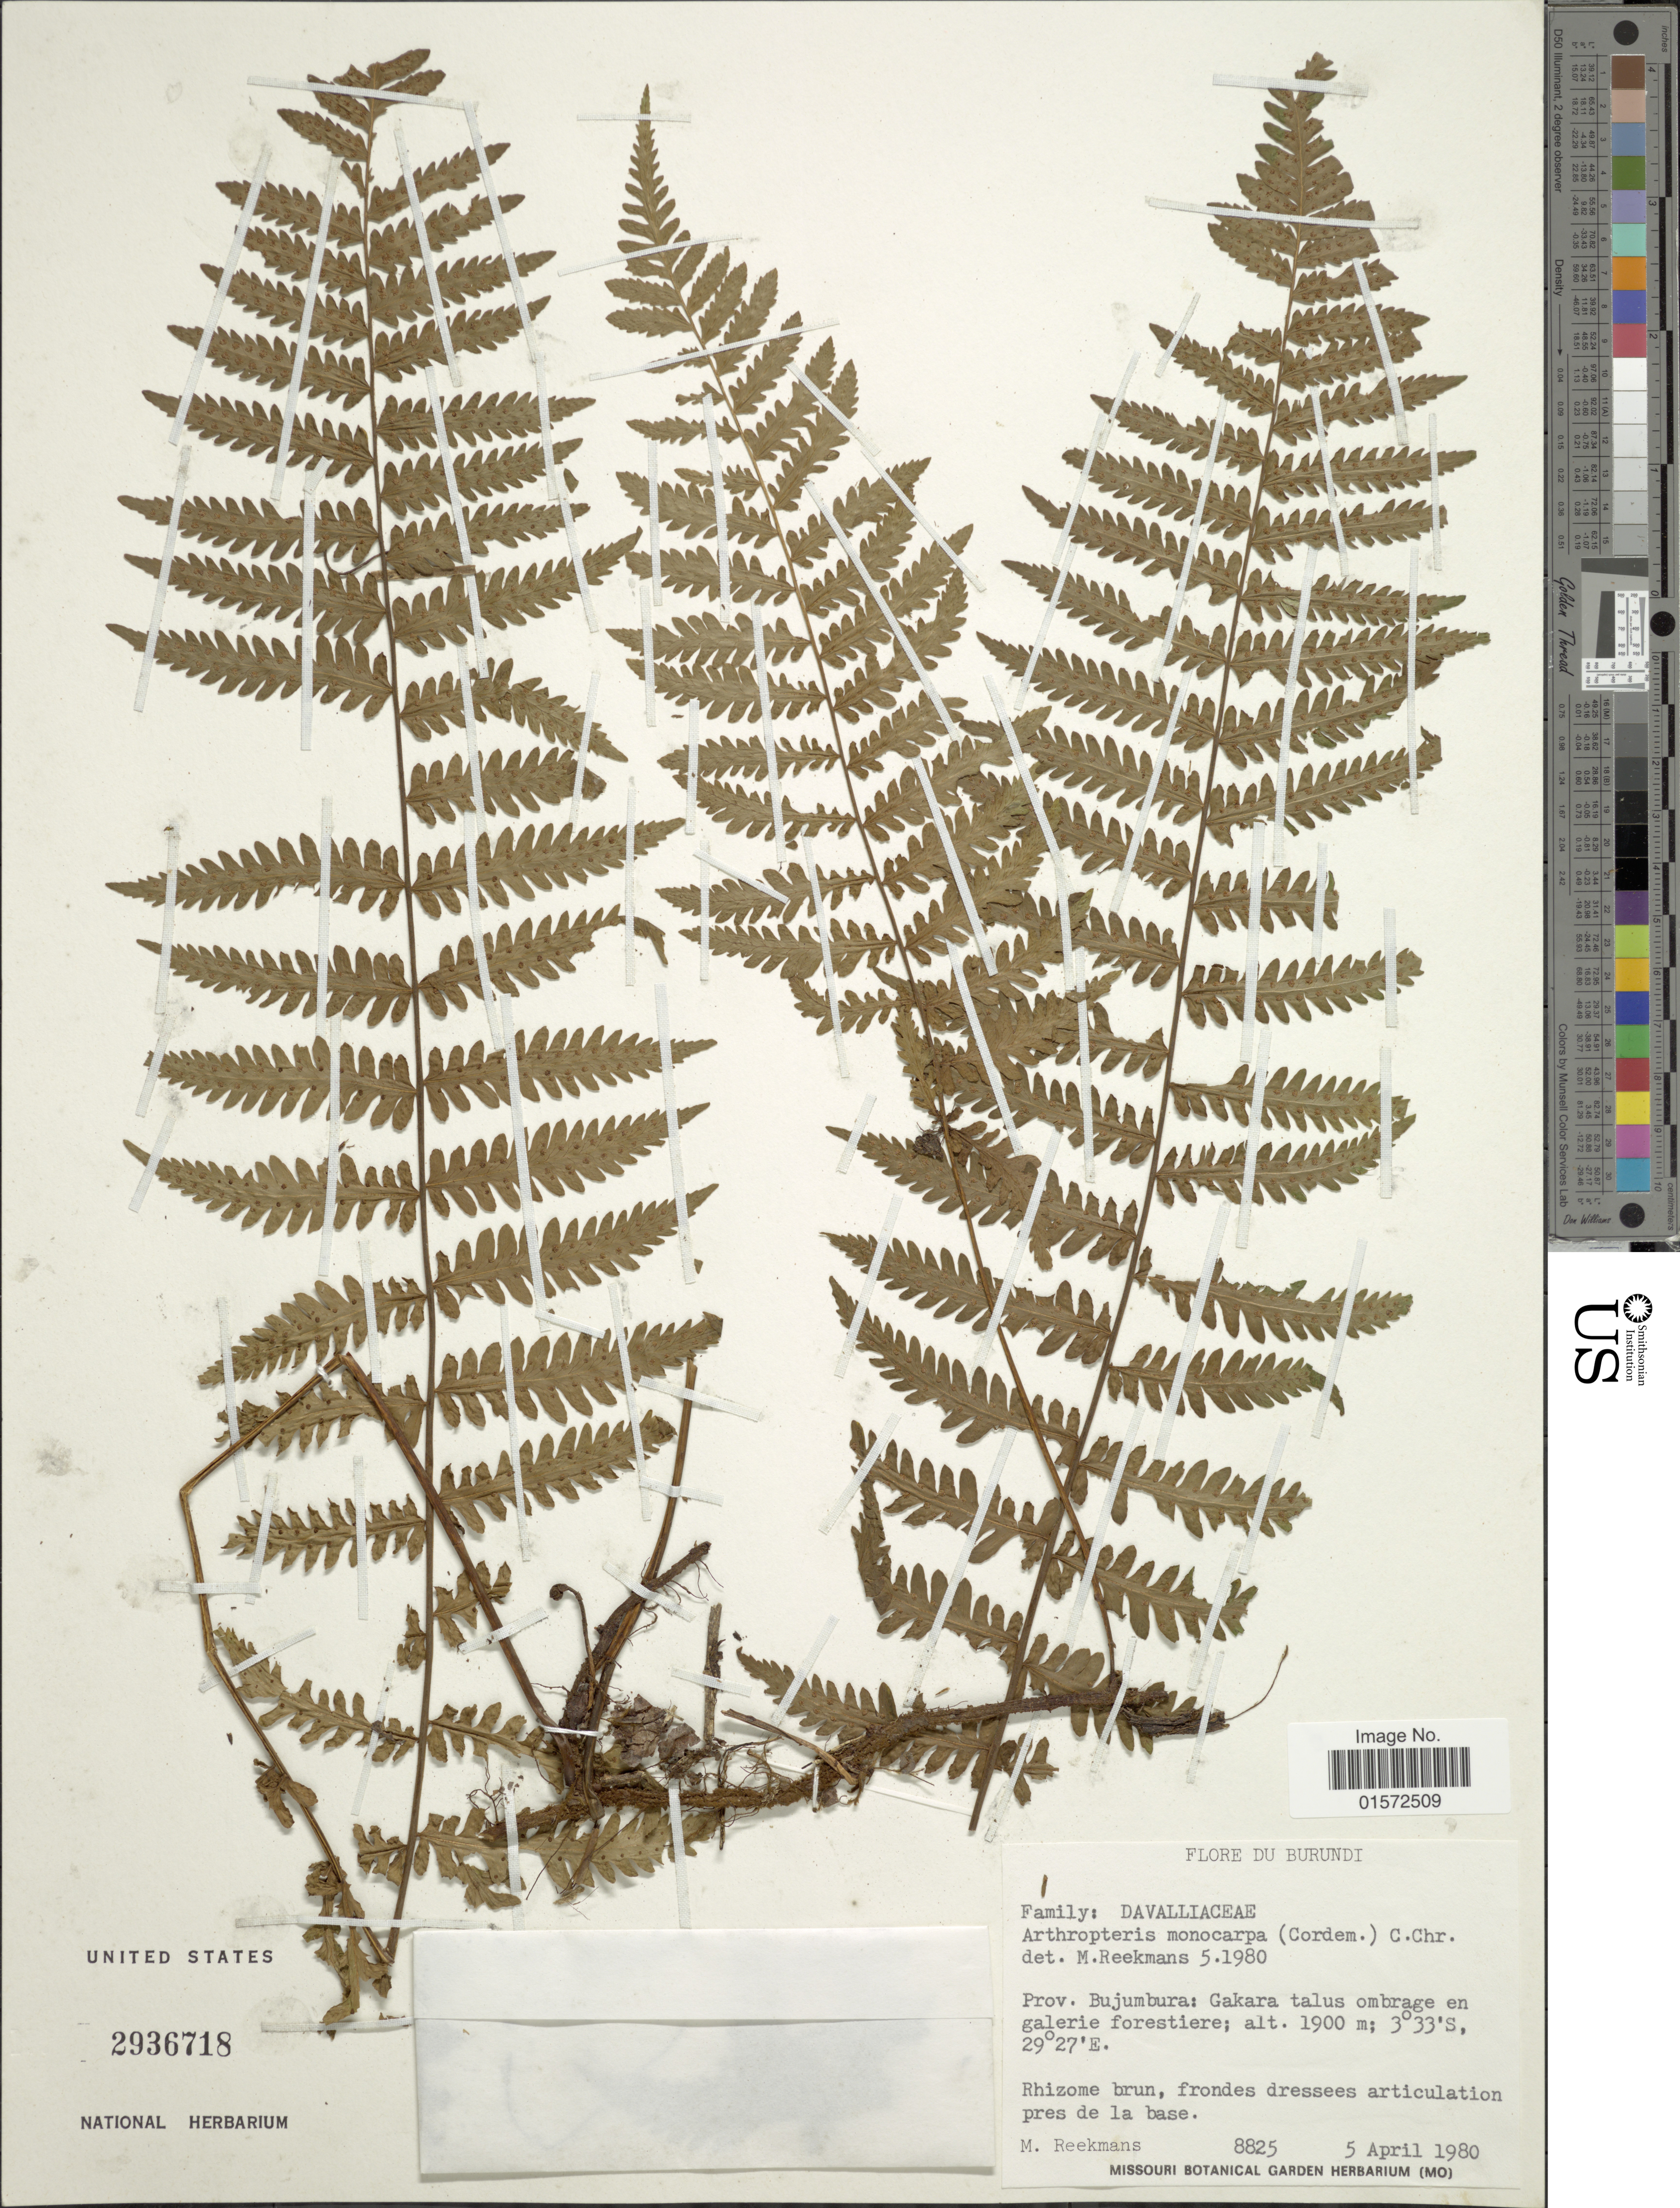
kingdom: Plantae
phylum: Tracheophyta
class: Polypodiopsida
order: Polypodiales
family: Tectariaceae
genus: Arthropteris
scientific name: Arthropteris monocarpa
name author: (Cordem.) C. Chr.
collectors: M. Reekmans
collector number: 8825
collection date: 1980-04-05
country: Burundi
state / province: Bujumura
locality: Prov. Bujumbura, Gakara talus ombrage en galerie forestiere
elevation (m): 1900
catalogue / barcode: US 2936718